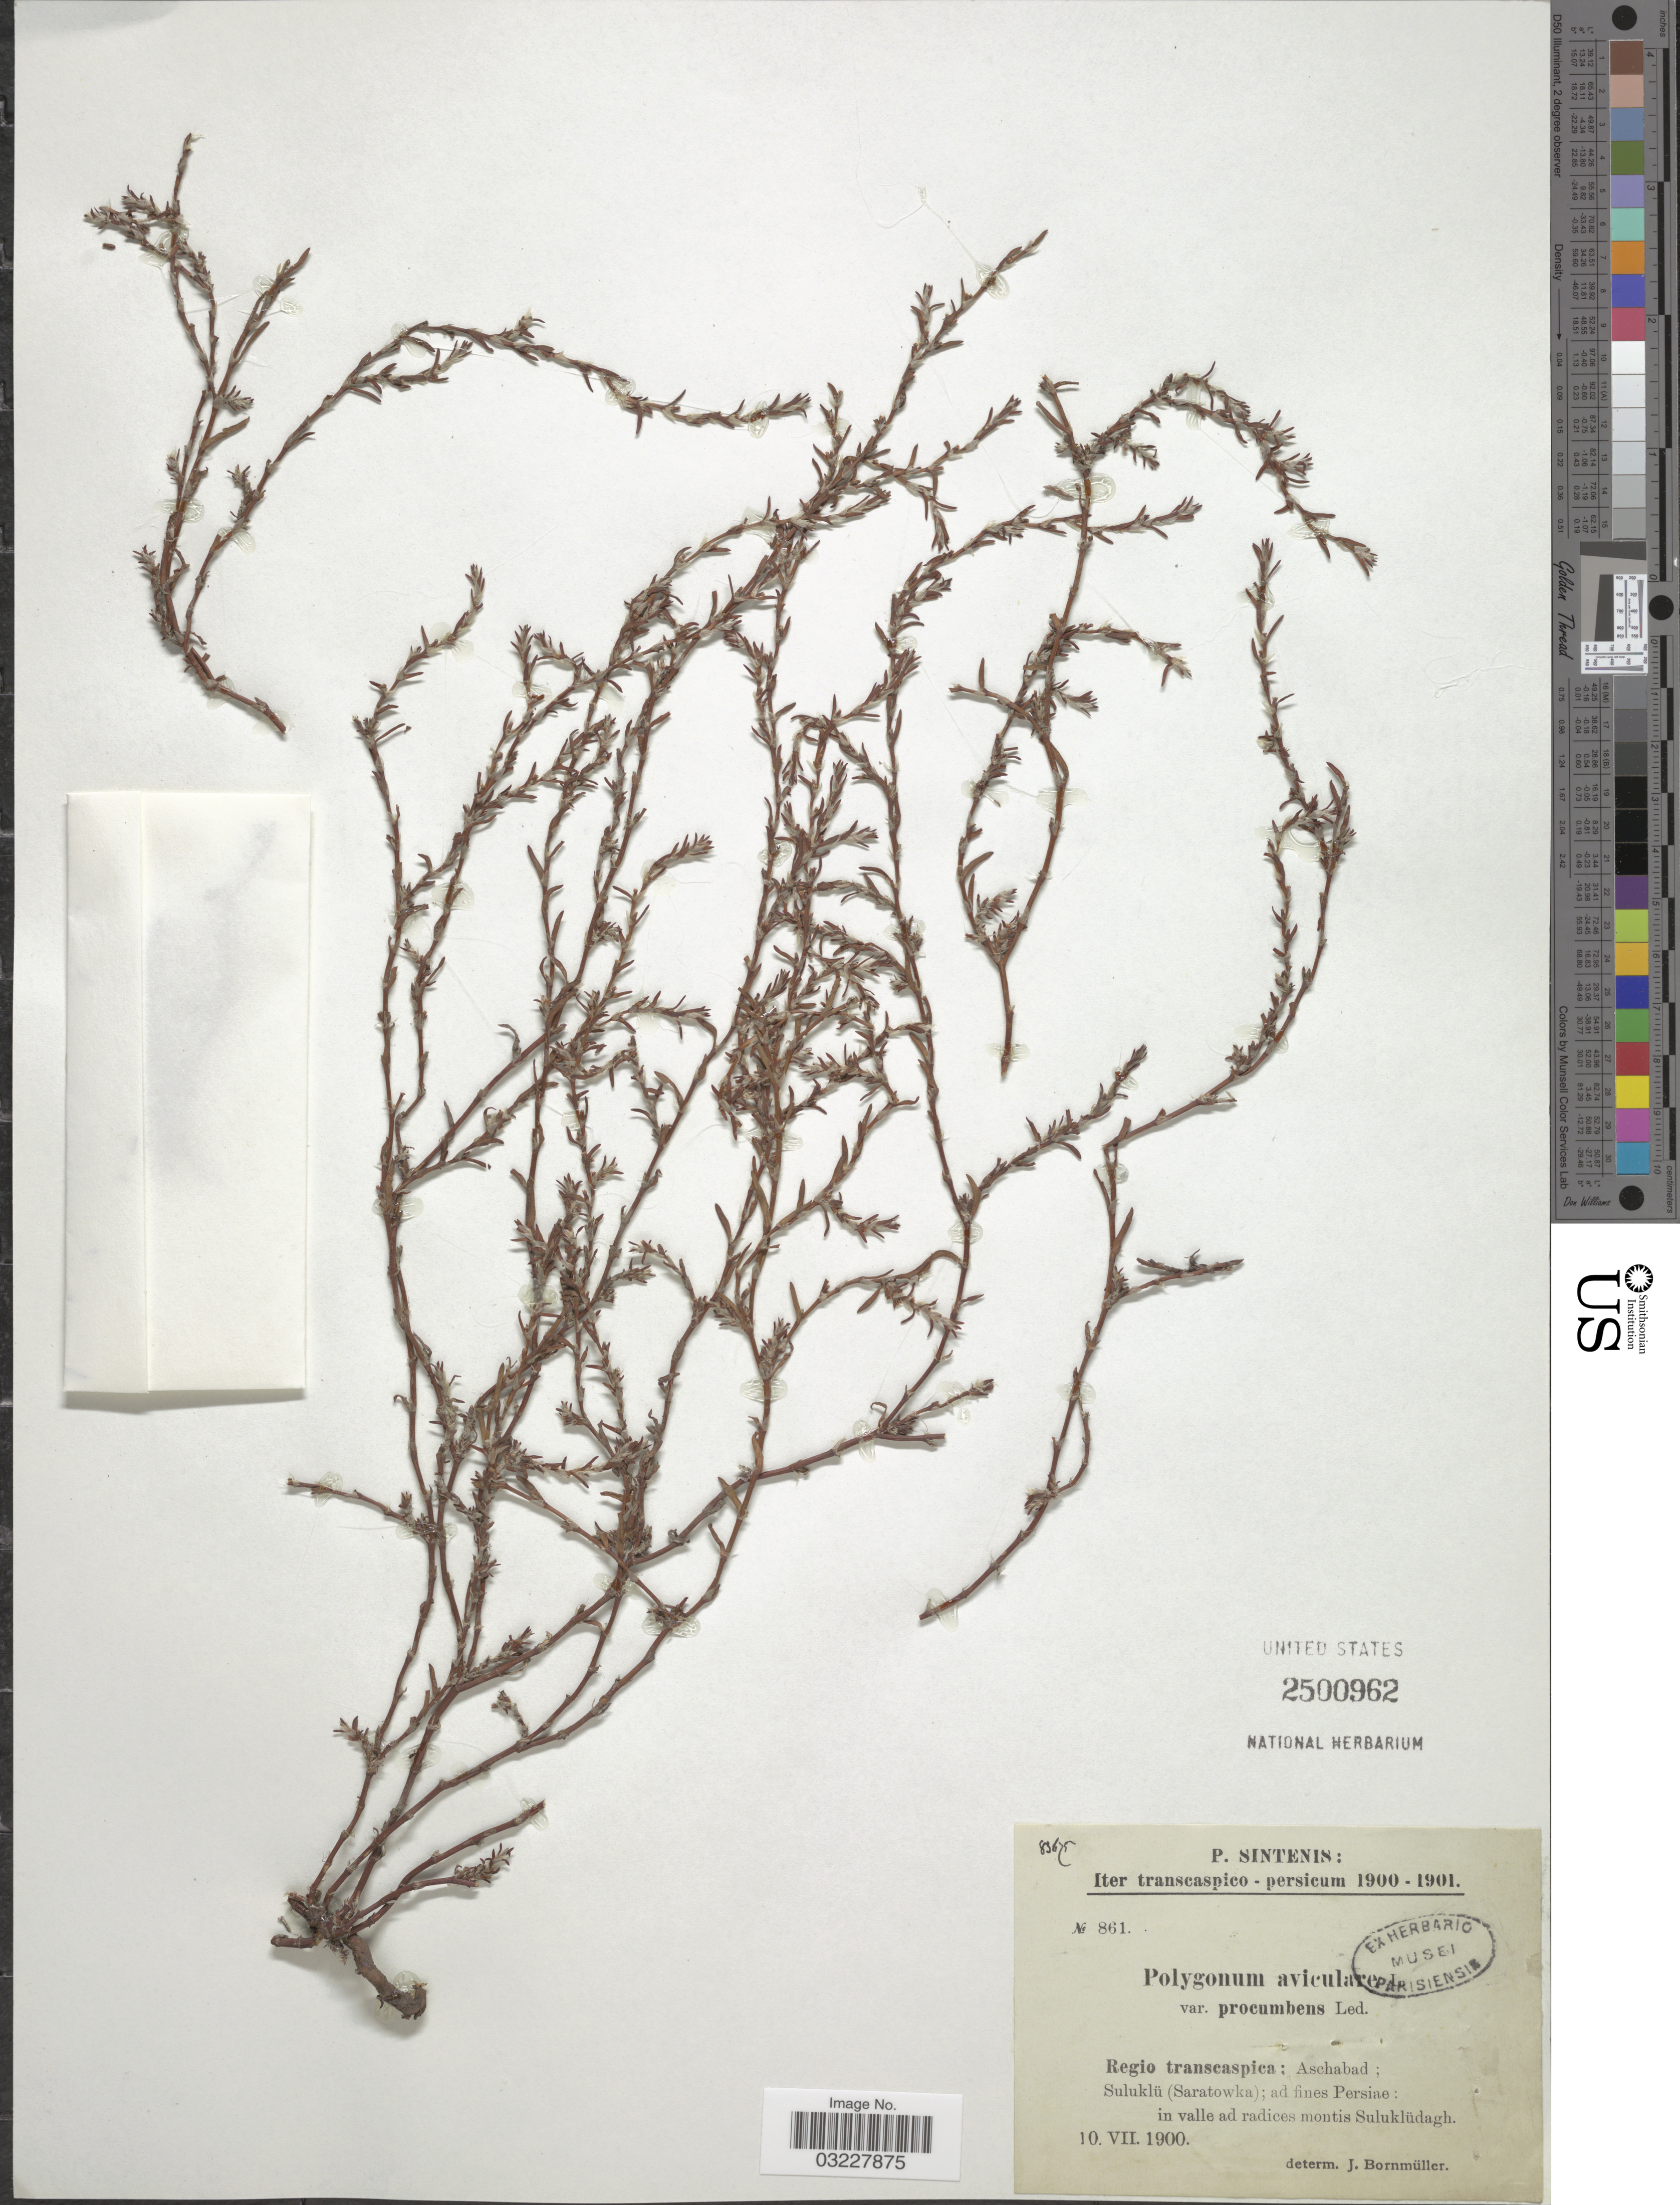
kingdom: Plantae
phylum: Tracheophyta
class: Magnoliopsida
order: Caryophyllales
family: Polygonaceae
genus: Polygonum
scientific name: Polygonum aviculare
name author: L.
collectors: P. Sintenis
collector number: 861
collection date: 1900-07-10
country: Iran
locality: Iter transcaspico - persicum. Regio transcaspica: Aschabad; Suluklü (Saratowka); ad fines Persiae: in valle ad radices montis Suluklüdagh.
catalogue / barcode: US 2500962